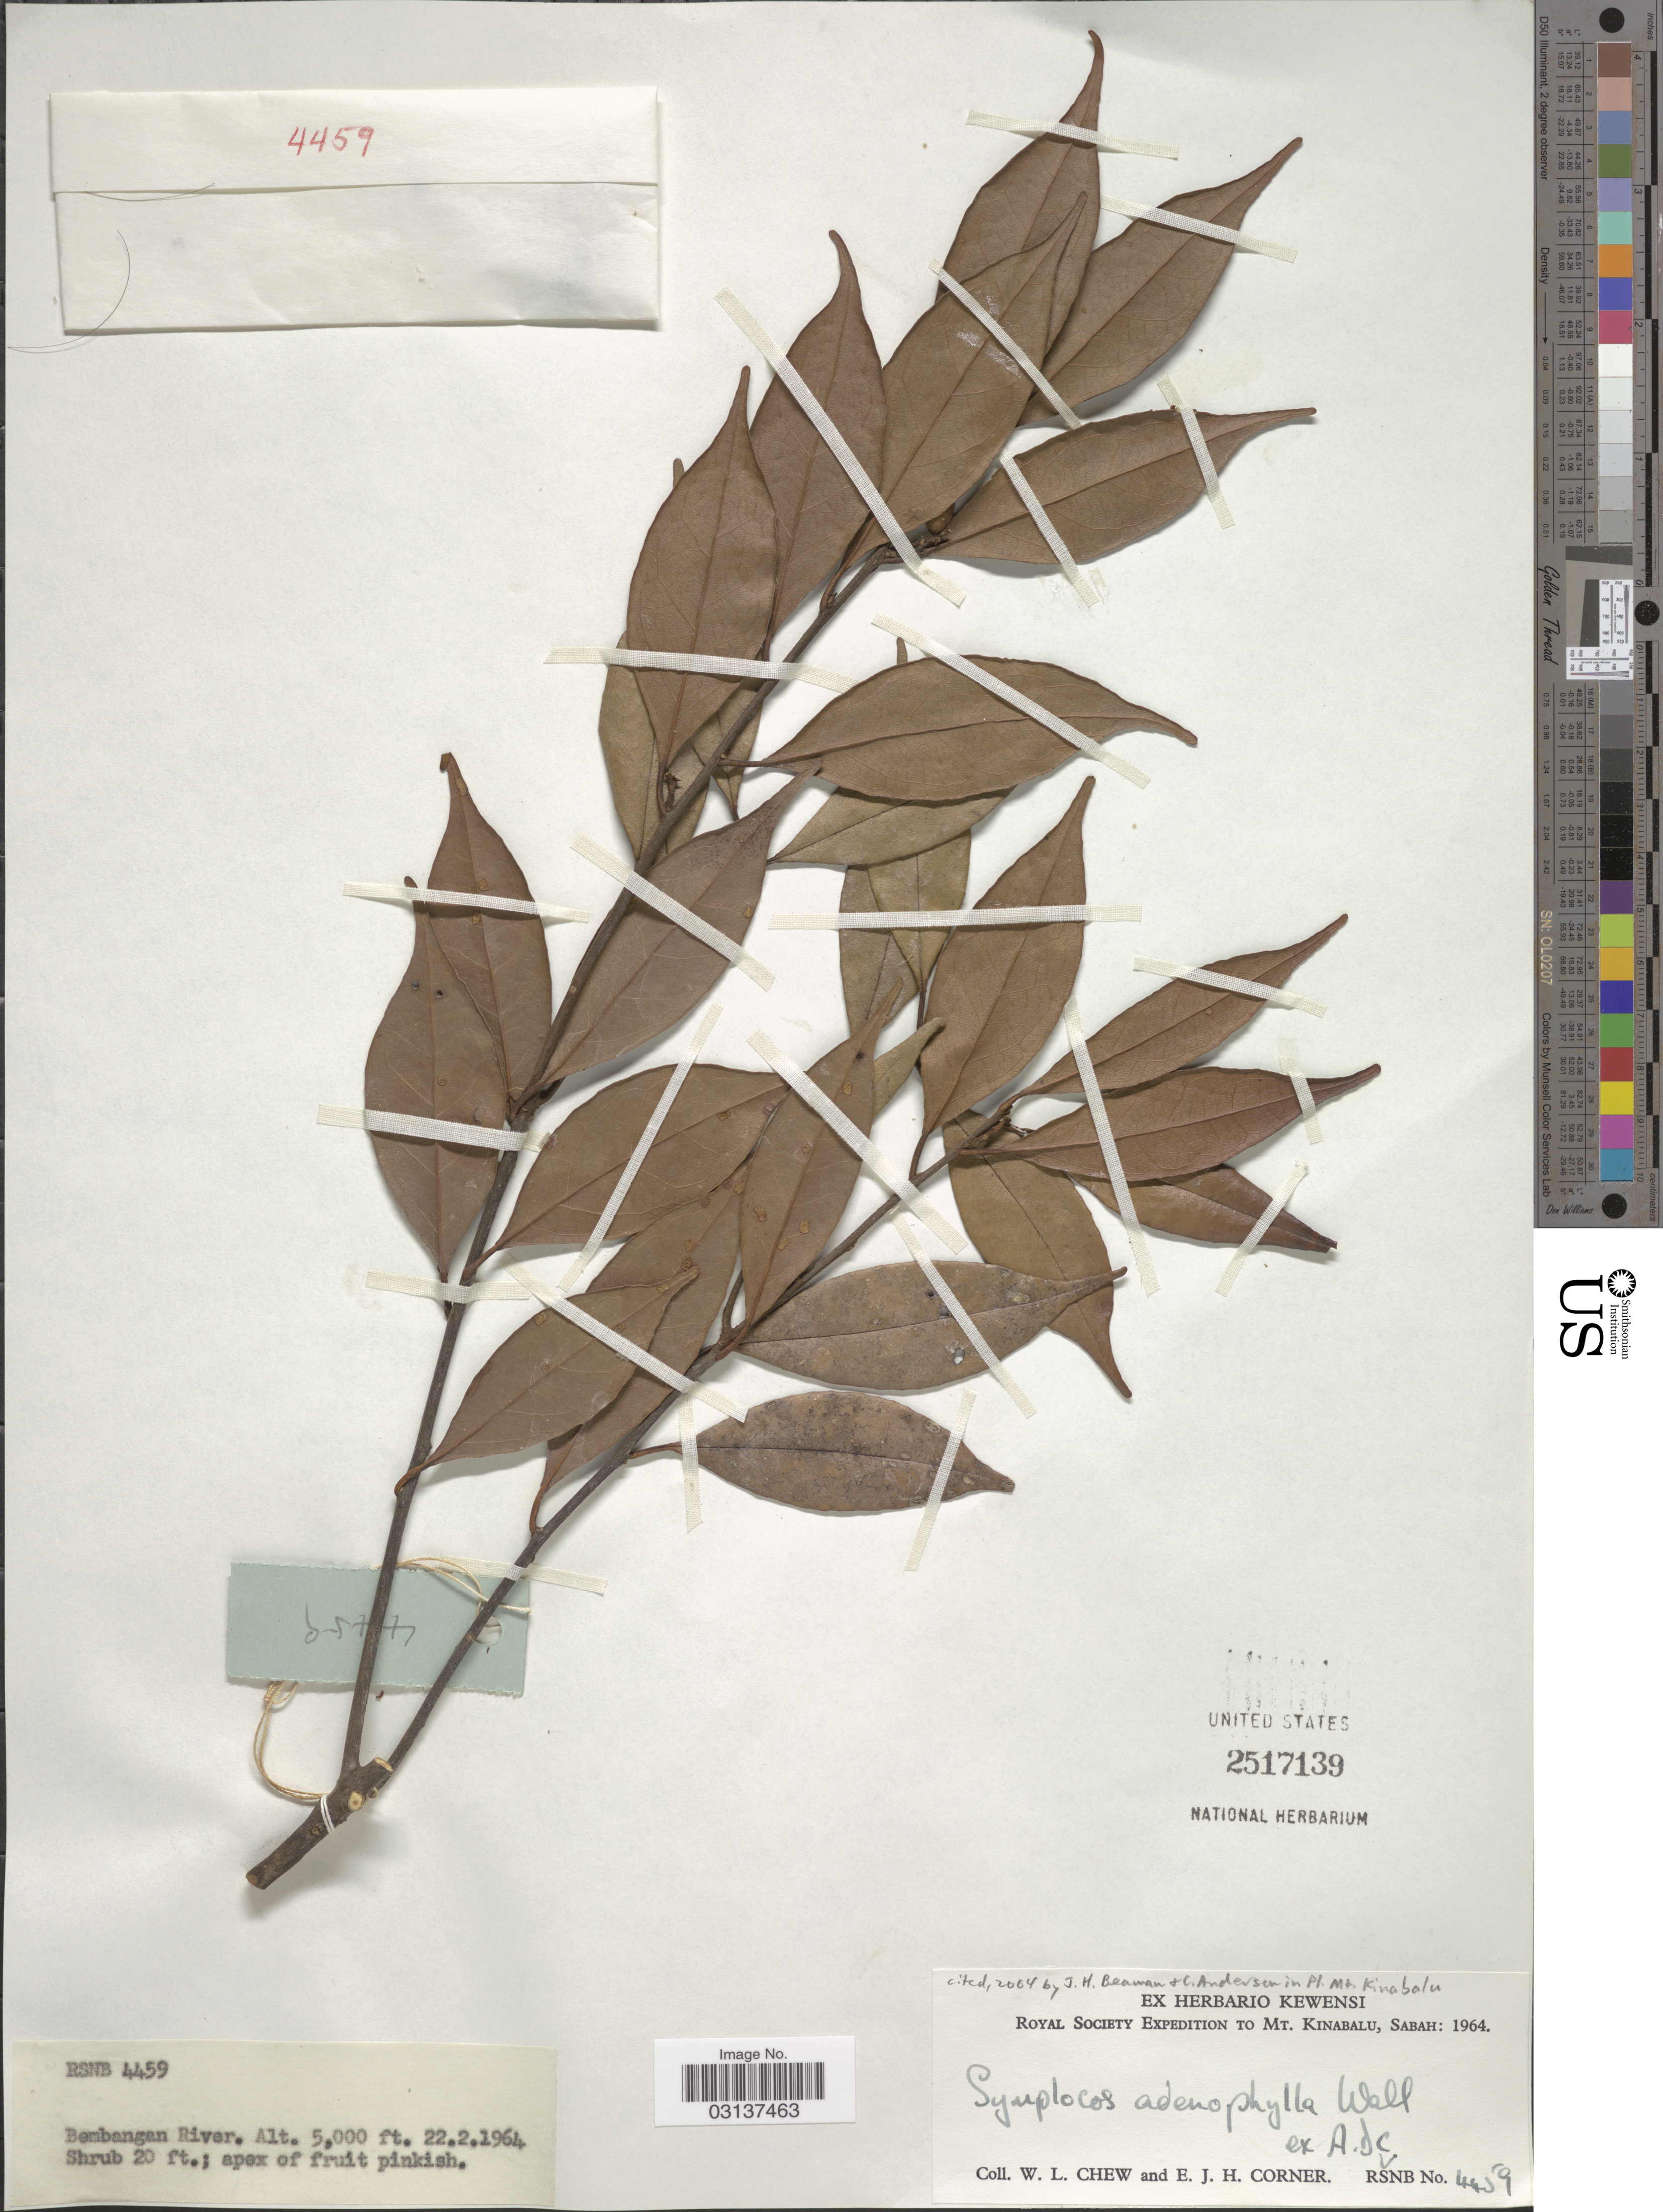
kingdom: Plantae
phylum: Tracheophyta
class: Magnoliopsida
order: Ericales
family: Symplocaceae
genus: Symplocos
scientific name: Symplocos adenophylla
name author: Wall. ex G. Don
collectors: W. Chew & E. Corner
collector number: RSNB4459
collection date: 1964-02-22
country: Malaysia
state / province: Sabah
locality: Mt. Kinabalu, Bembangan River.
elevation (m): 1524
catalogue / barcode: US 2517139